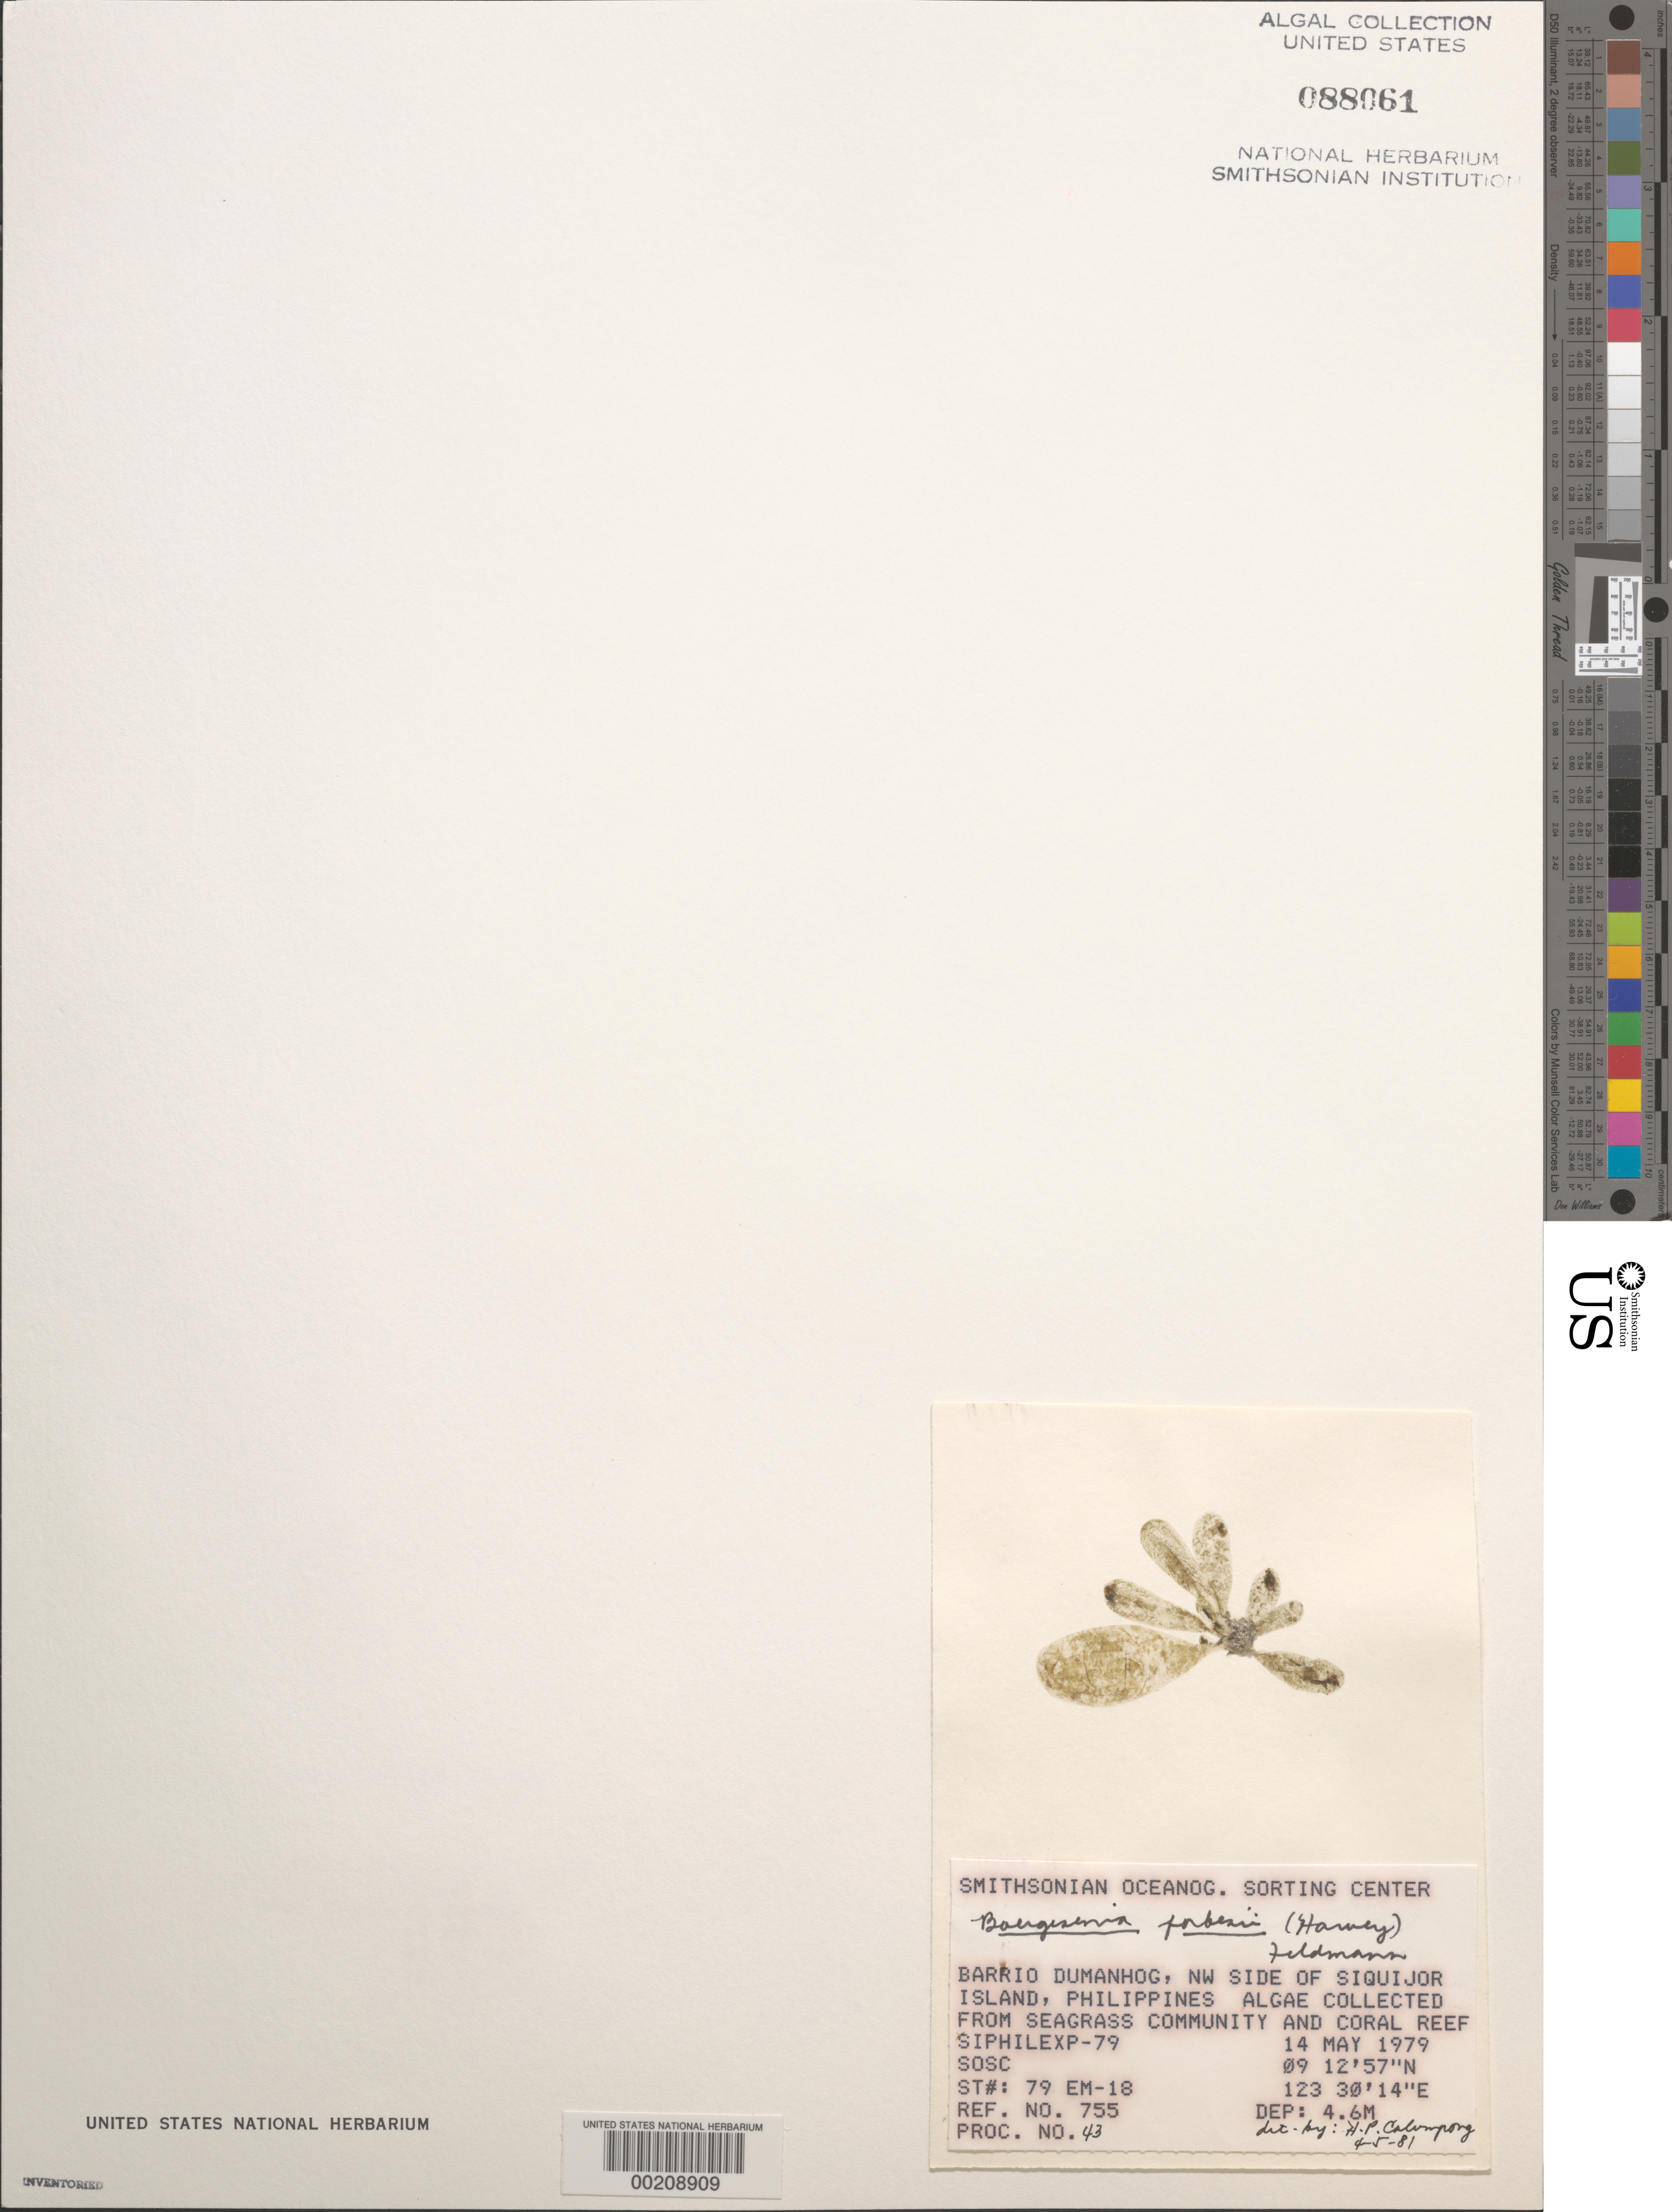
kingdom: Plantae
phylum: Chlorophyta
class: Ulvophyceae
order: Siphonocladales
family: Siphonocladaceae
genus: Boergesenia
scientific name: Boergesenia forbesii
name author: (Feldmann) Harv.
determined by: Calumpong, H. P.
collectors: SOSC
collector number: Station 79 Em-18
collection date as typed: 14 May 1979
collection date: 1979-05-14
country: Philippines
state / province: Central Visayas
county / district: Siquijor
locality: Visayan Barrio dumanhog, siquijor island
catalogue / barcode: US 88061